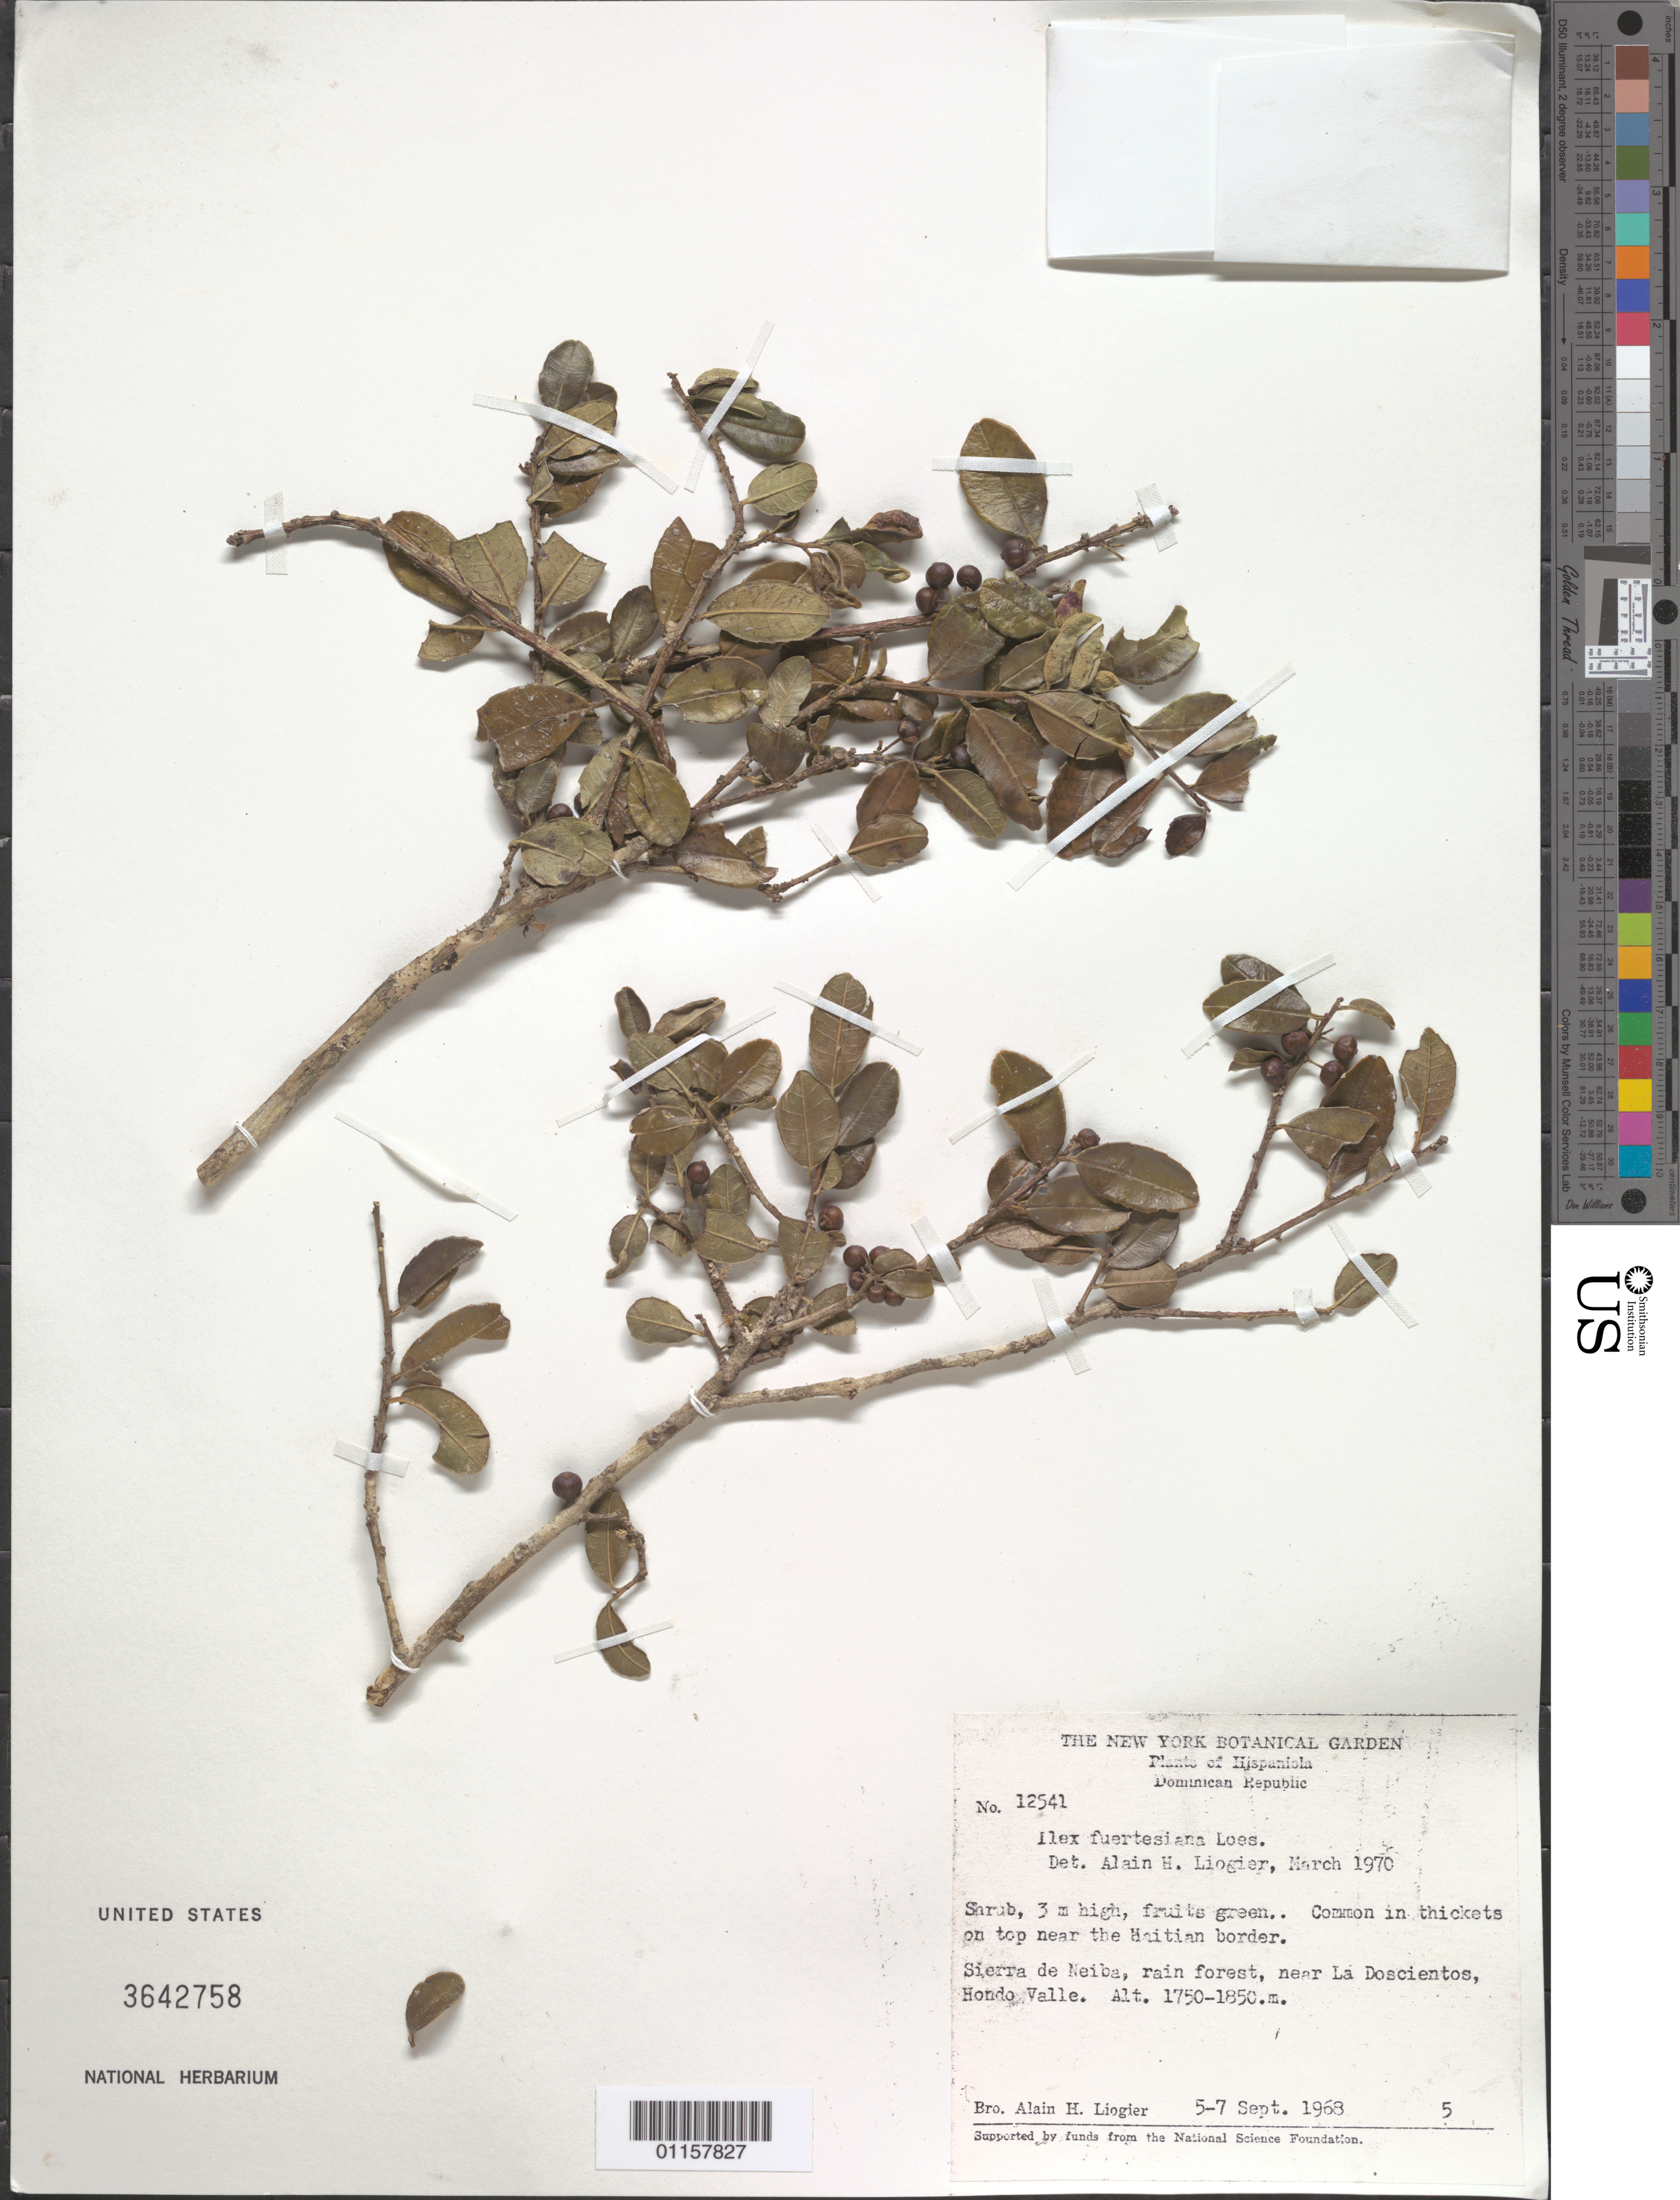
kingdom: Plantae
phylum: Tracheophyta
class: Magnoliopsida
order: Aquifoliales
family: Aquifoliaceae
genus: Ilex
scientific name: Ilex fuertesiana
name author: (Loes.) Loes.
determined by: Liogier, Alain H.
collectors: A. H. Liogier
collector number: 12541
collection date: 1968-09-05/1968-09-07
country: Dominican Republic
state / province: Elías Piña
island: Hispaniola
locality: Sierra de Neiba, near La Doscientos, Hondo Valle. Near the Haitian border.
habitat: Common in thickets on top.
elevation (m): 1750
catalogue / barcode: US 3642758